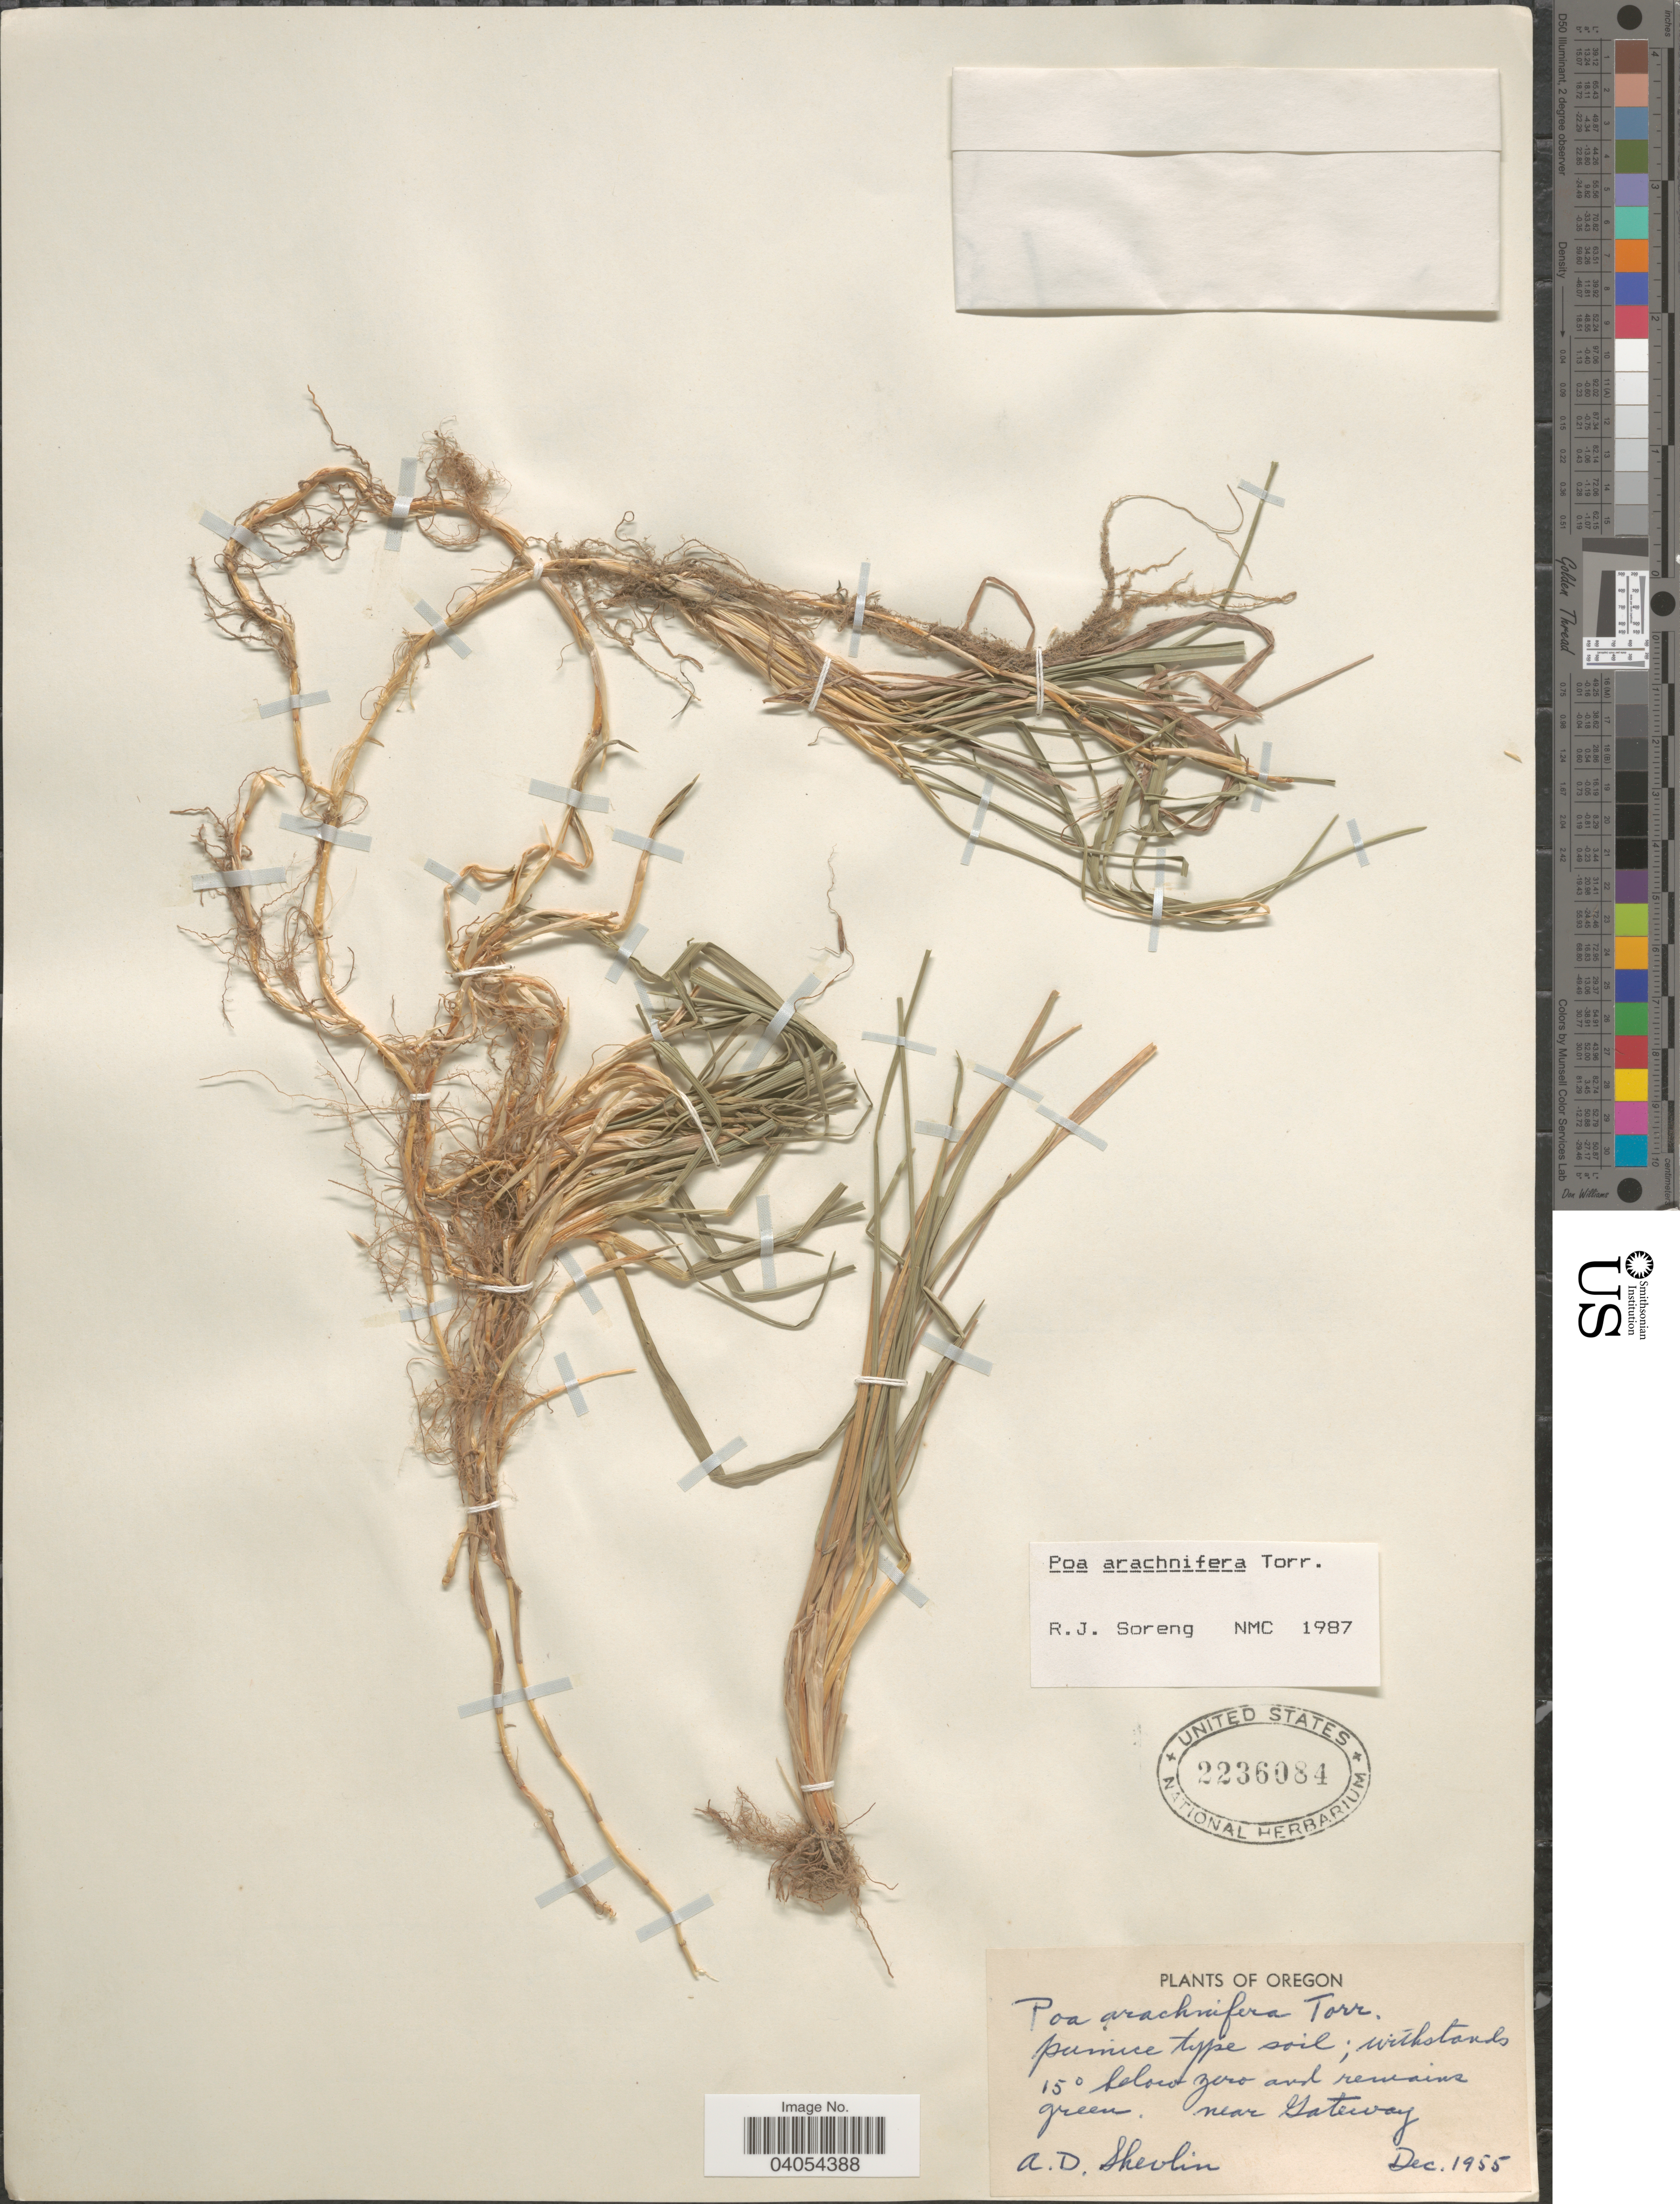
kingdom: Plantae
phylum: Tracheophyta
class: Liliopsida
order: Poales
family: Poaceae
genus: Poa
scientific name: Poa arachnifera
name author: Torr.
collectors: A. Shevlin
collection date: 1955-12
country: United States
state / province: Oregon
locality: Near Gateway.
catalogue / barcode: US 2236084